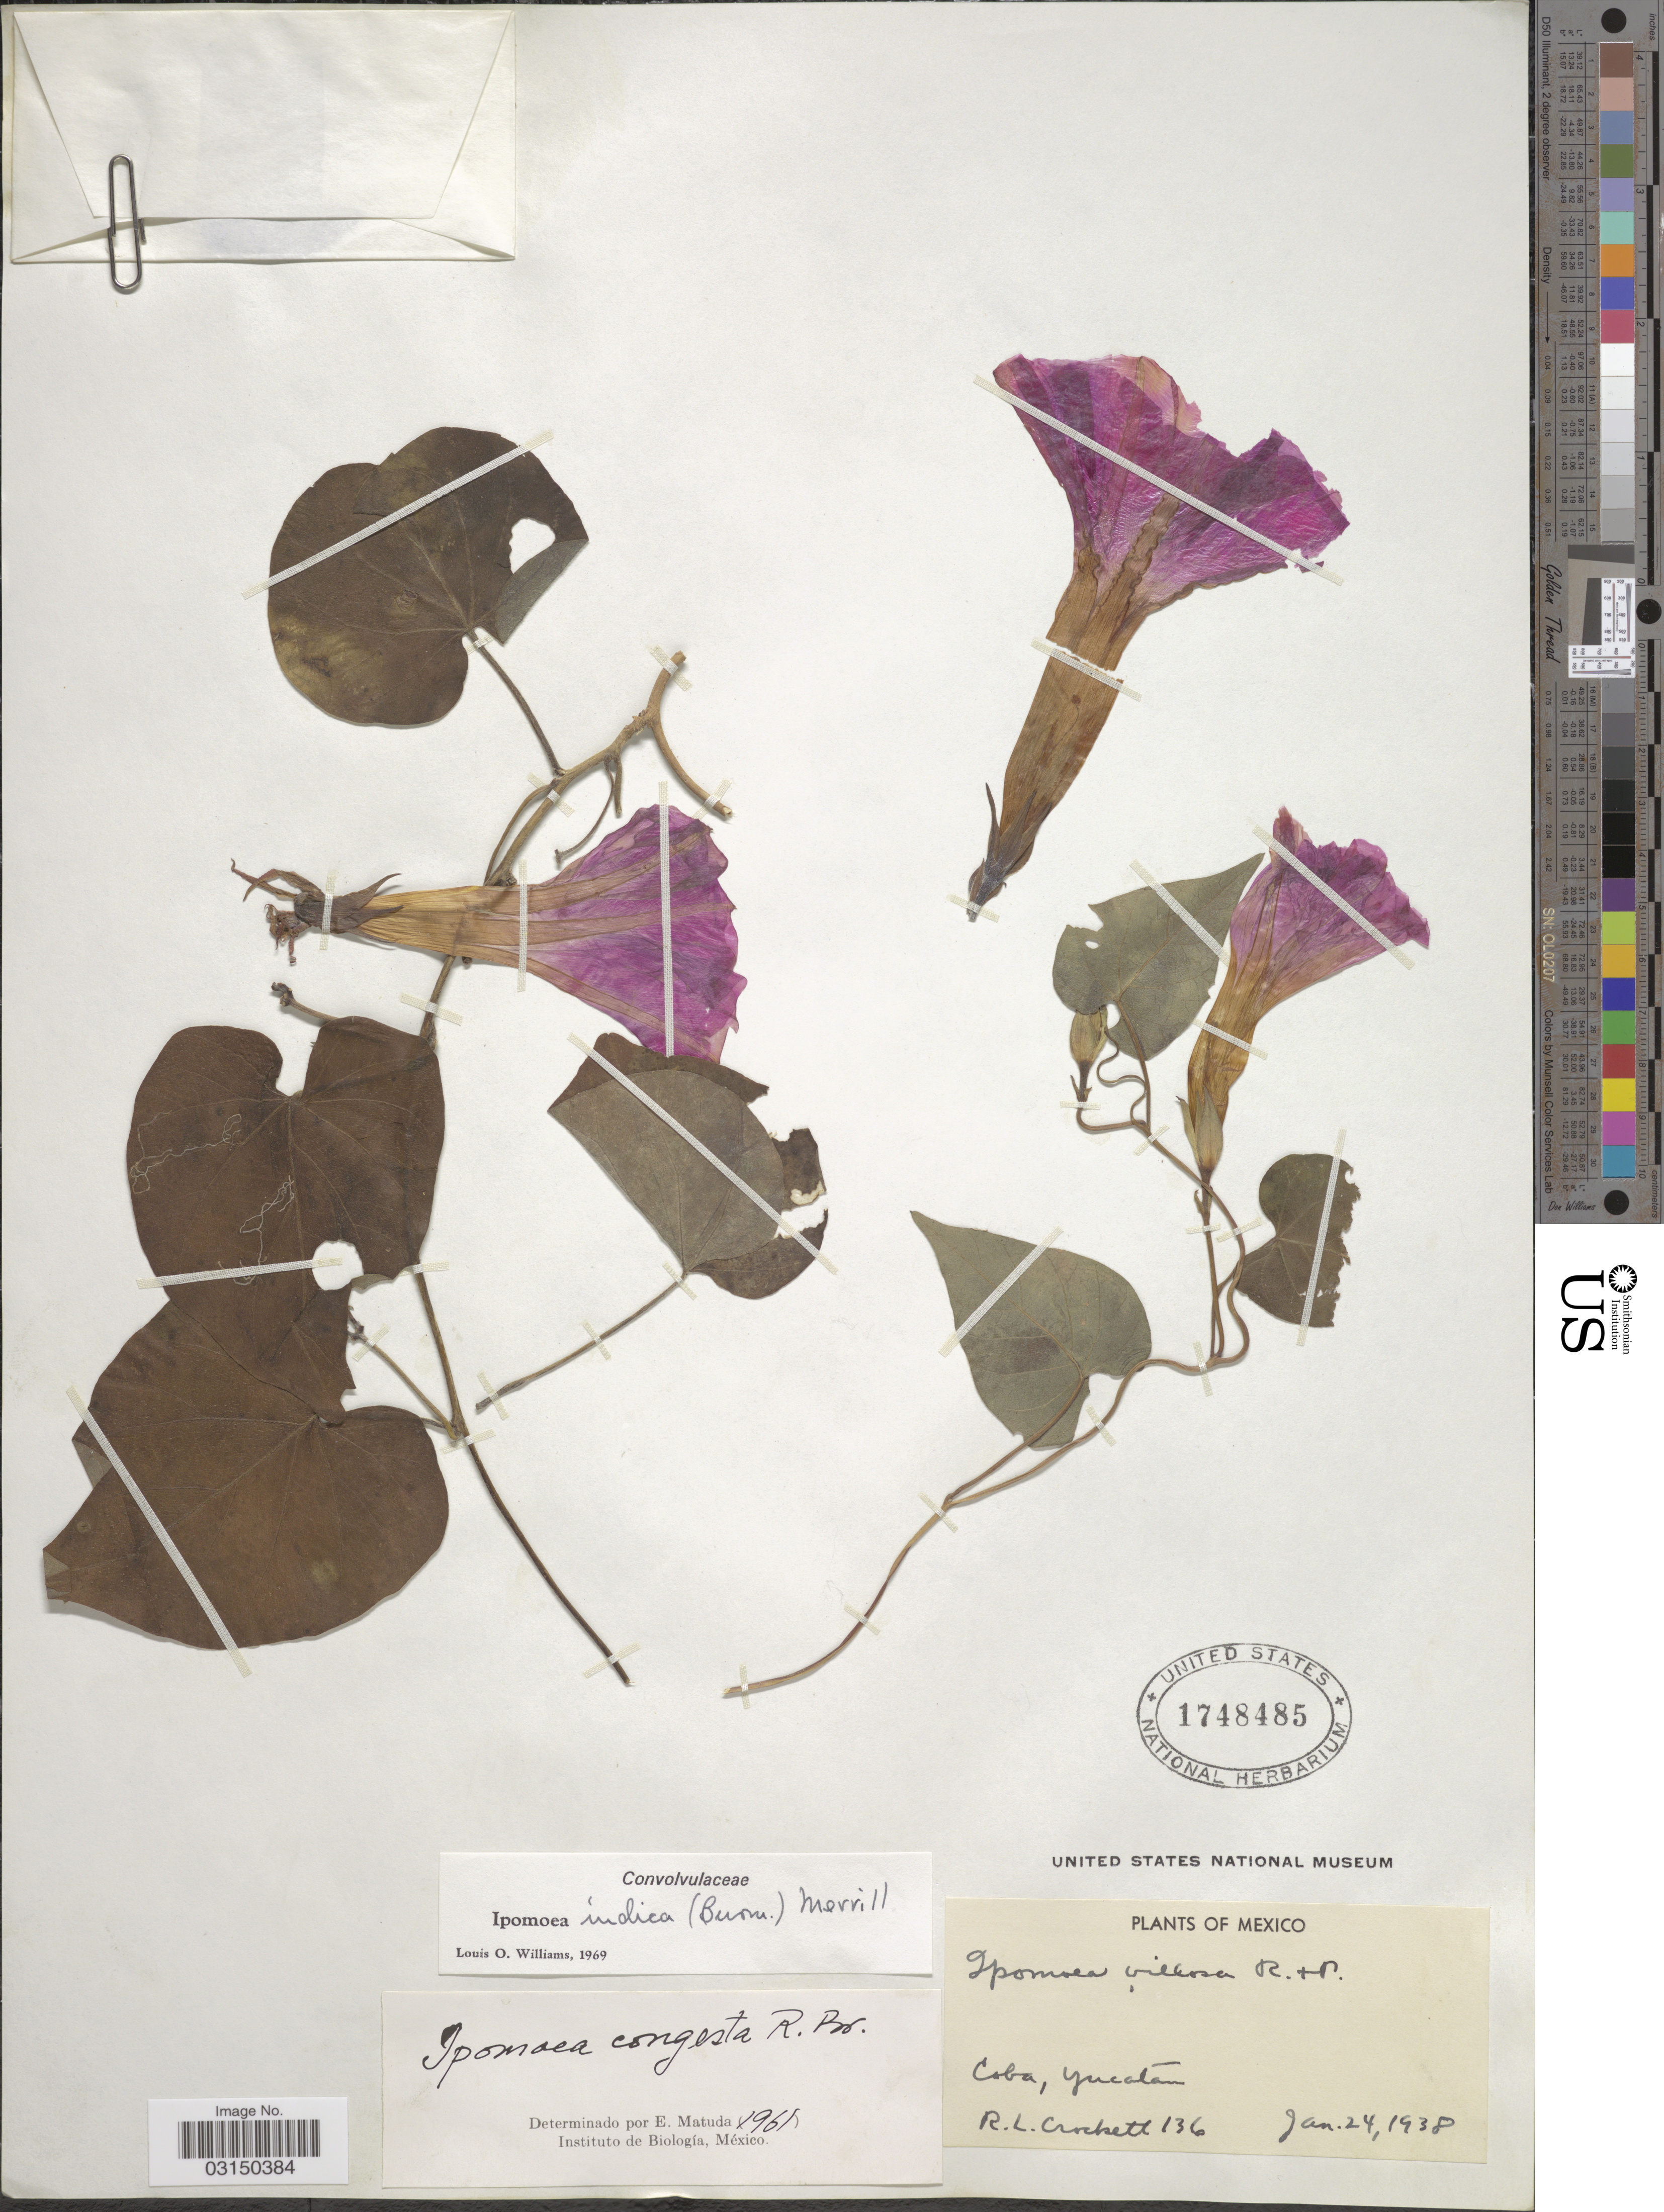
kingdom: Plantae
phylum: Tracheophyta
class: Magnoliopsida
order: Solanales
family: Convolvulaceae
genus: Ipomoea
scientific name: Ipomoea indica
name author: (Burm.) Merr.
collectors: R. Crockett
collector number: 136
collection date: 1938-01-24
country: Mexico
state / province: Yucatán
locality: Coba.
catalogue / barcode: US 1748485